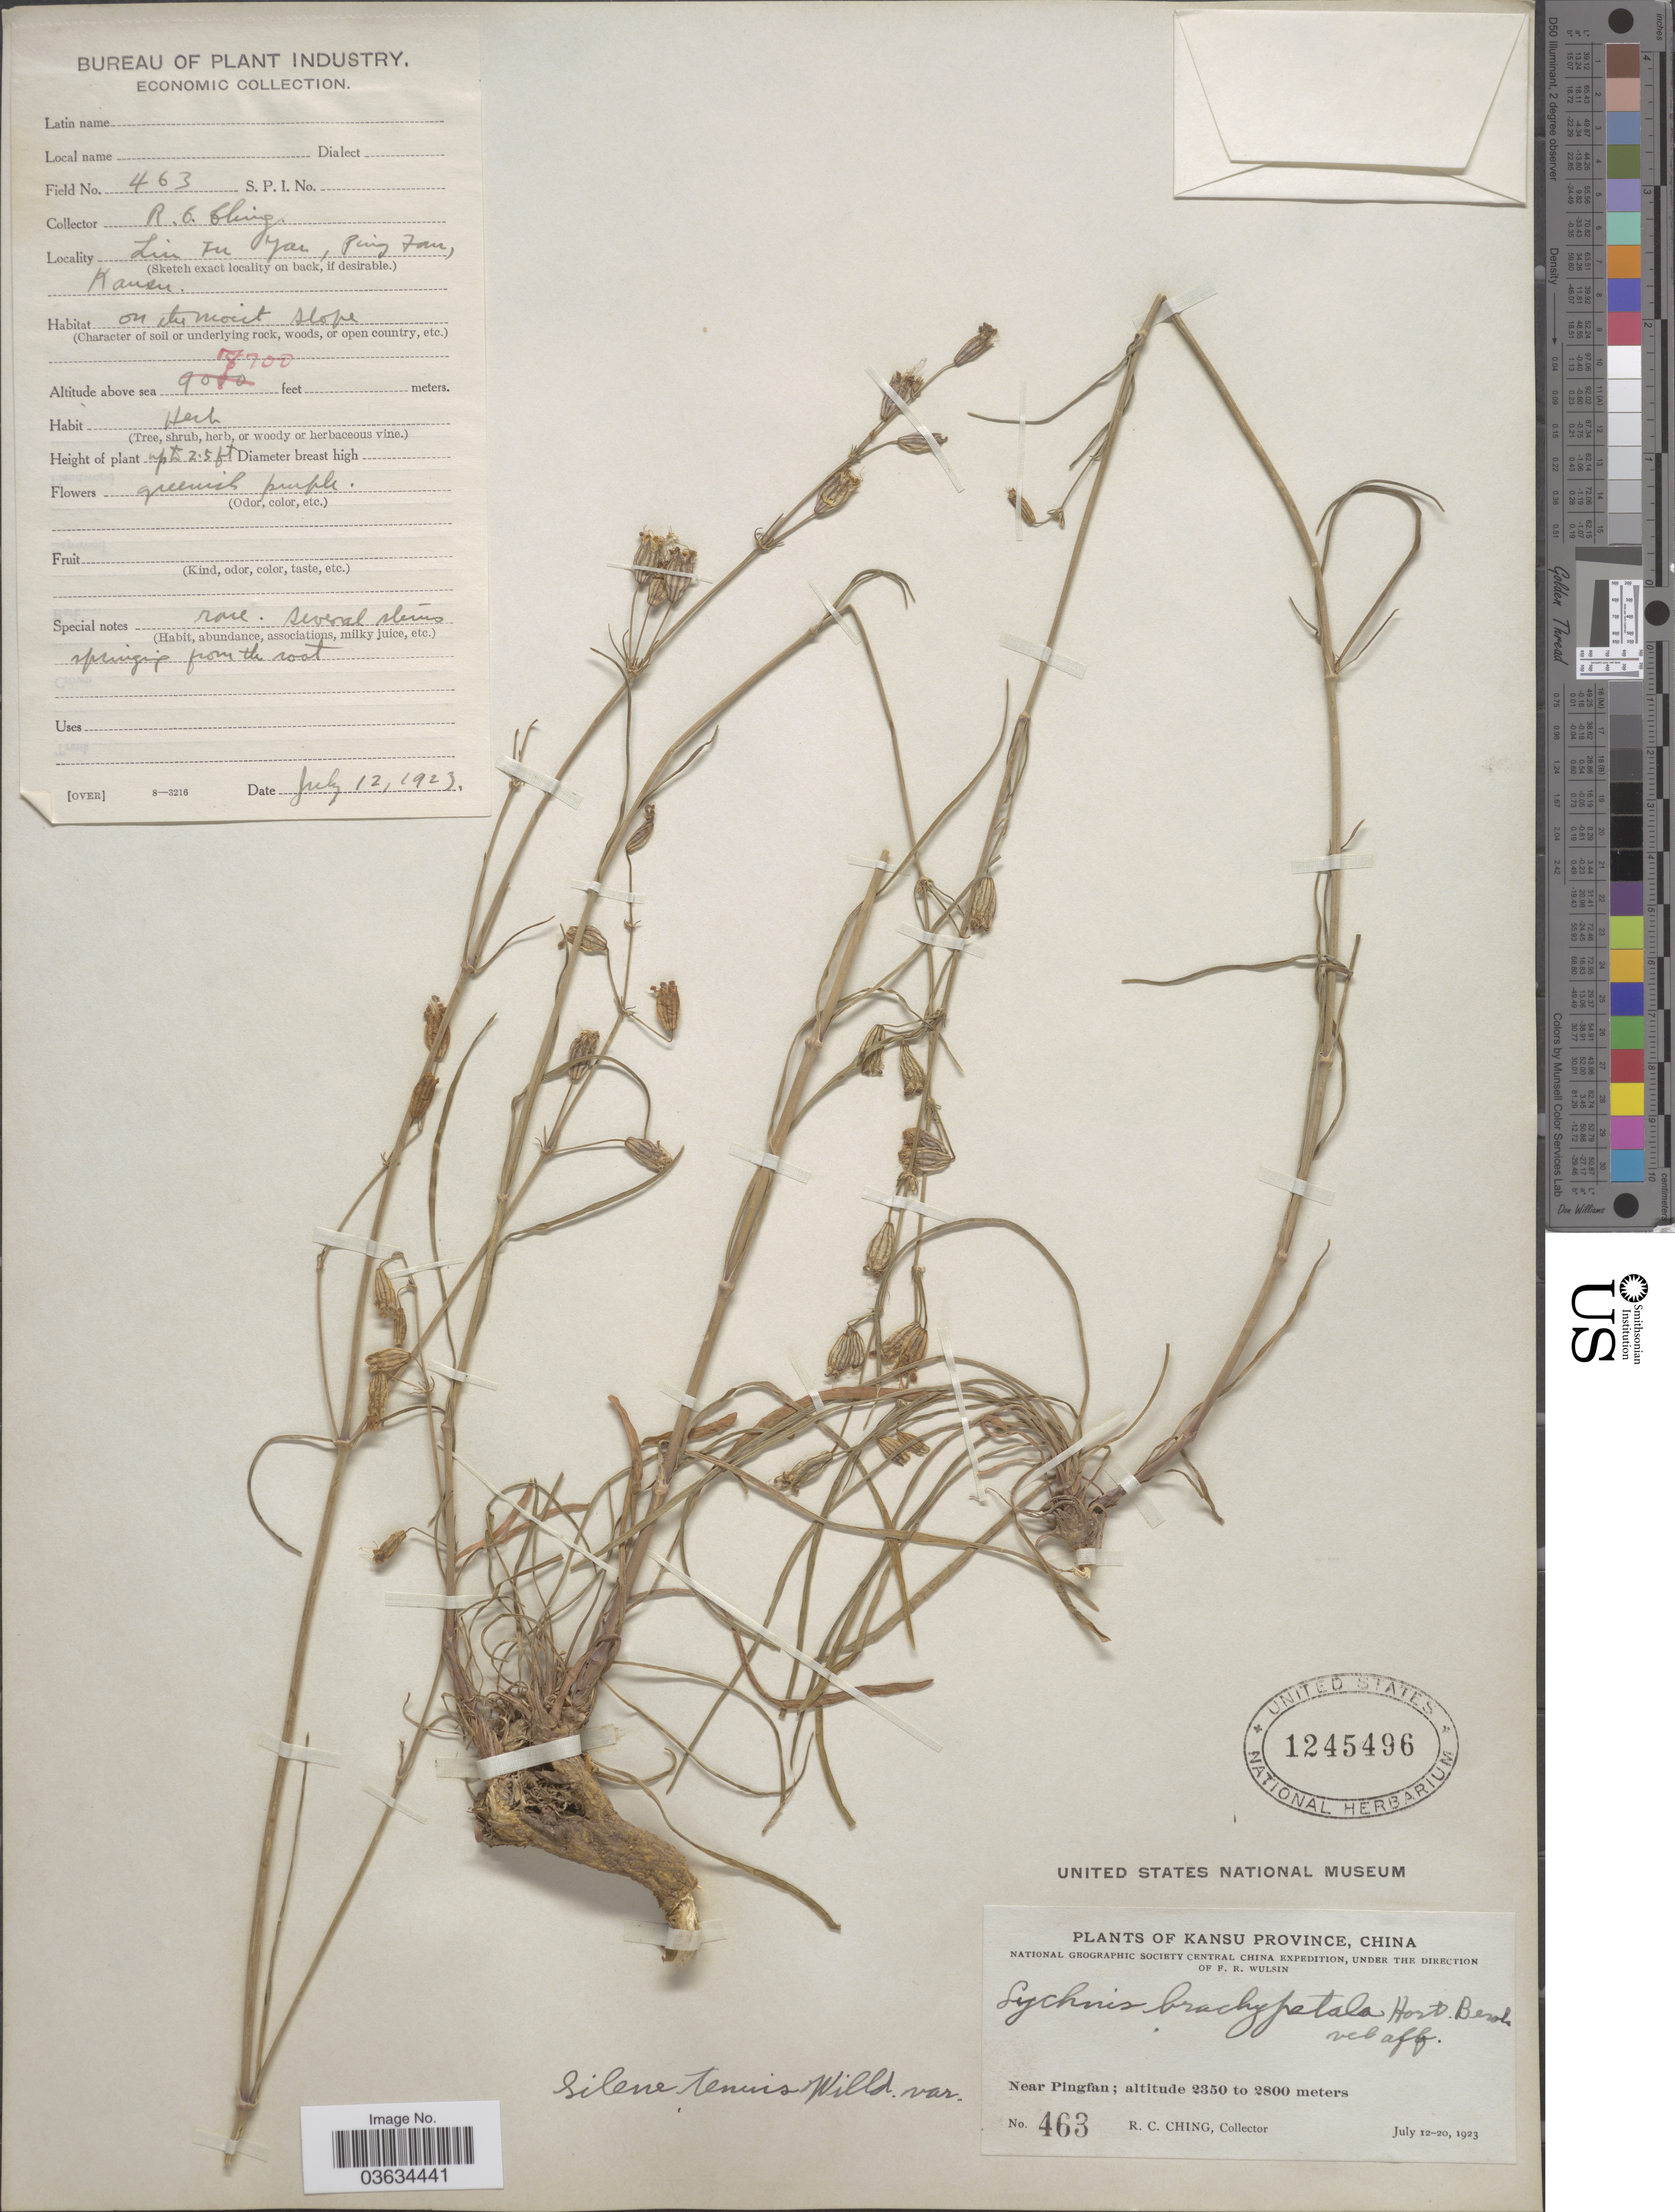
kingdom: Plantae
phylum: Tracheophyta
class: Magnoliopsida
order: Caryophyllales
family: Caryophyllaceae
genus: Silene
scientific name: Silene tenuis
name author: Willd.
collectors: R. C. Ching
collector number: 463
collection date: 1923-07-12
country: China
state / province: Gansu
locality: Kansu Province. Lin Fu Yan, Near Pingfan.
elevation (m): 2347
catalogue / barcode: US 1245496